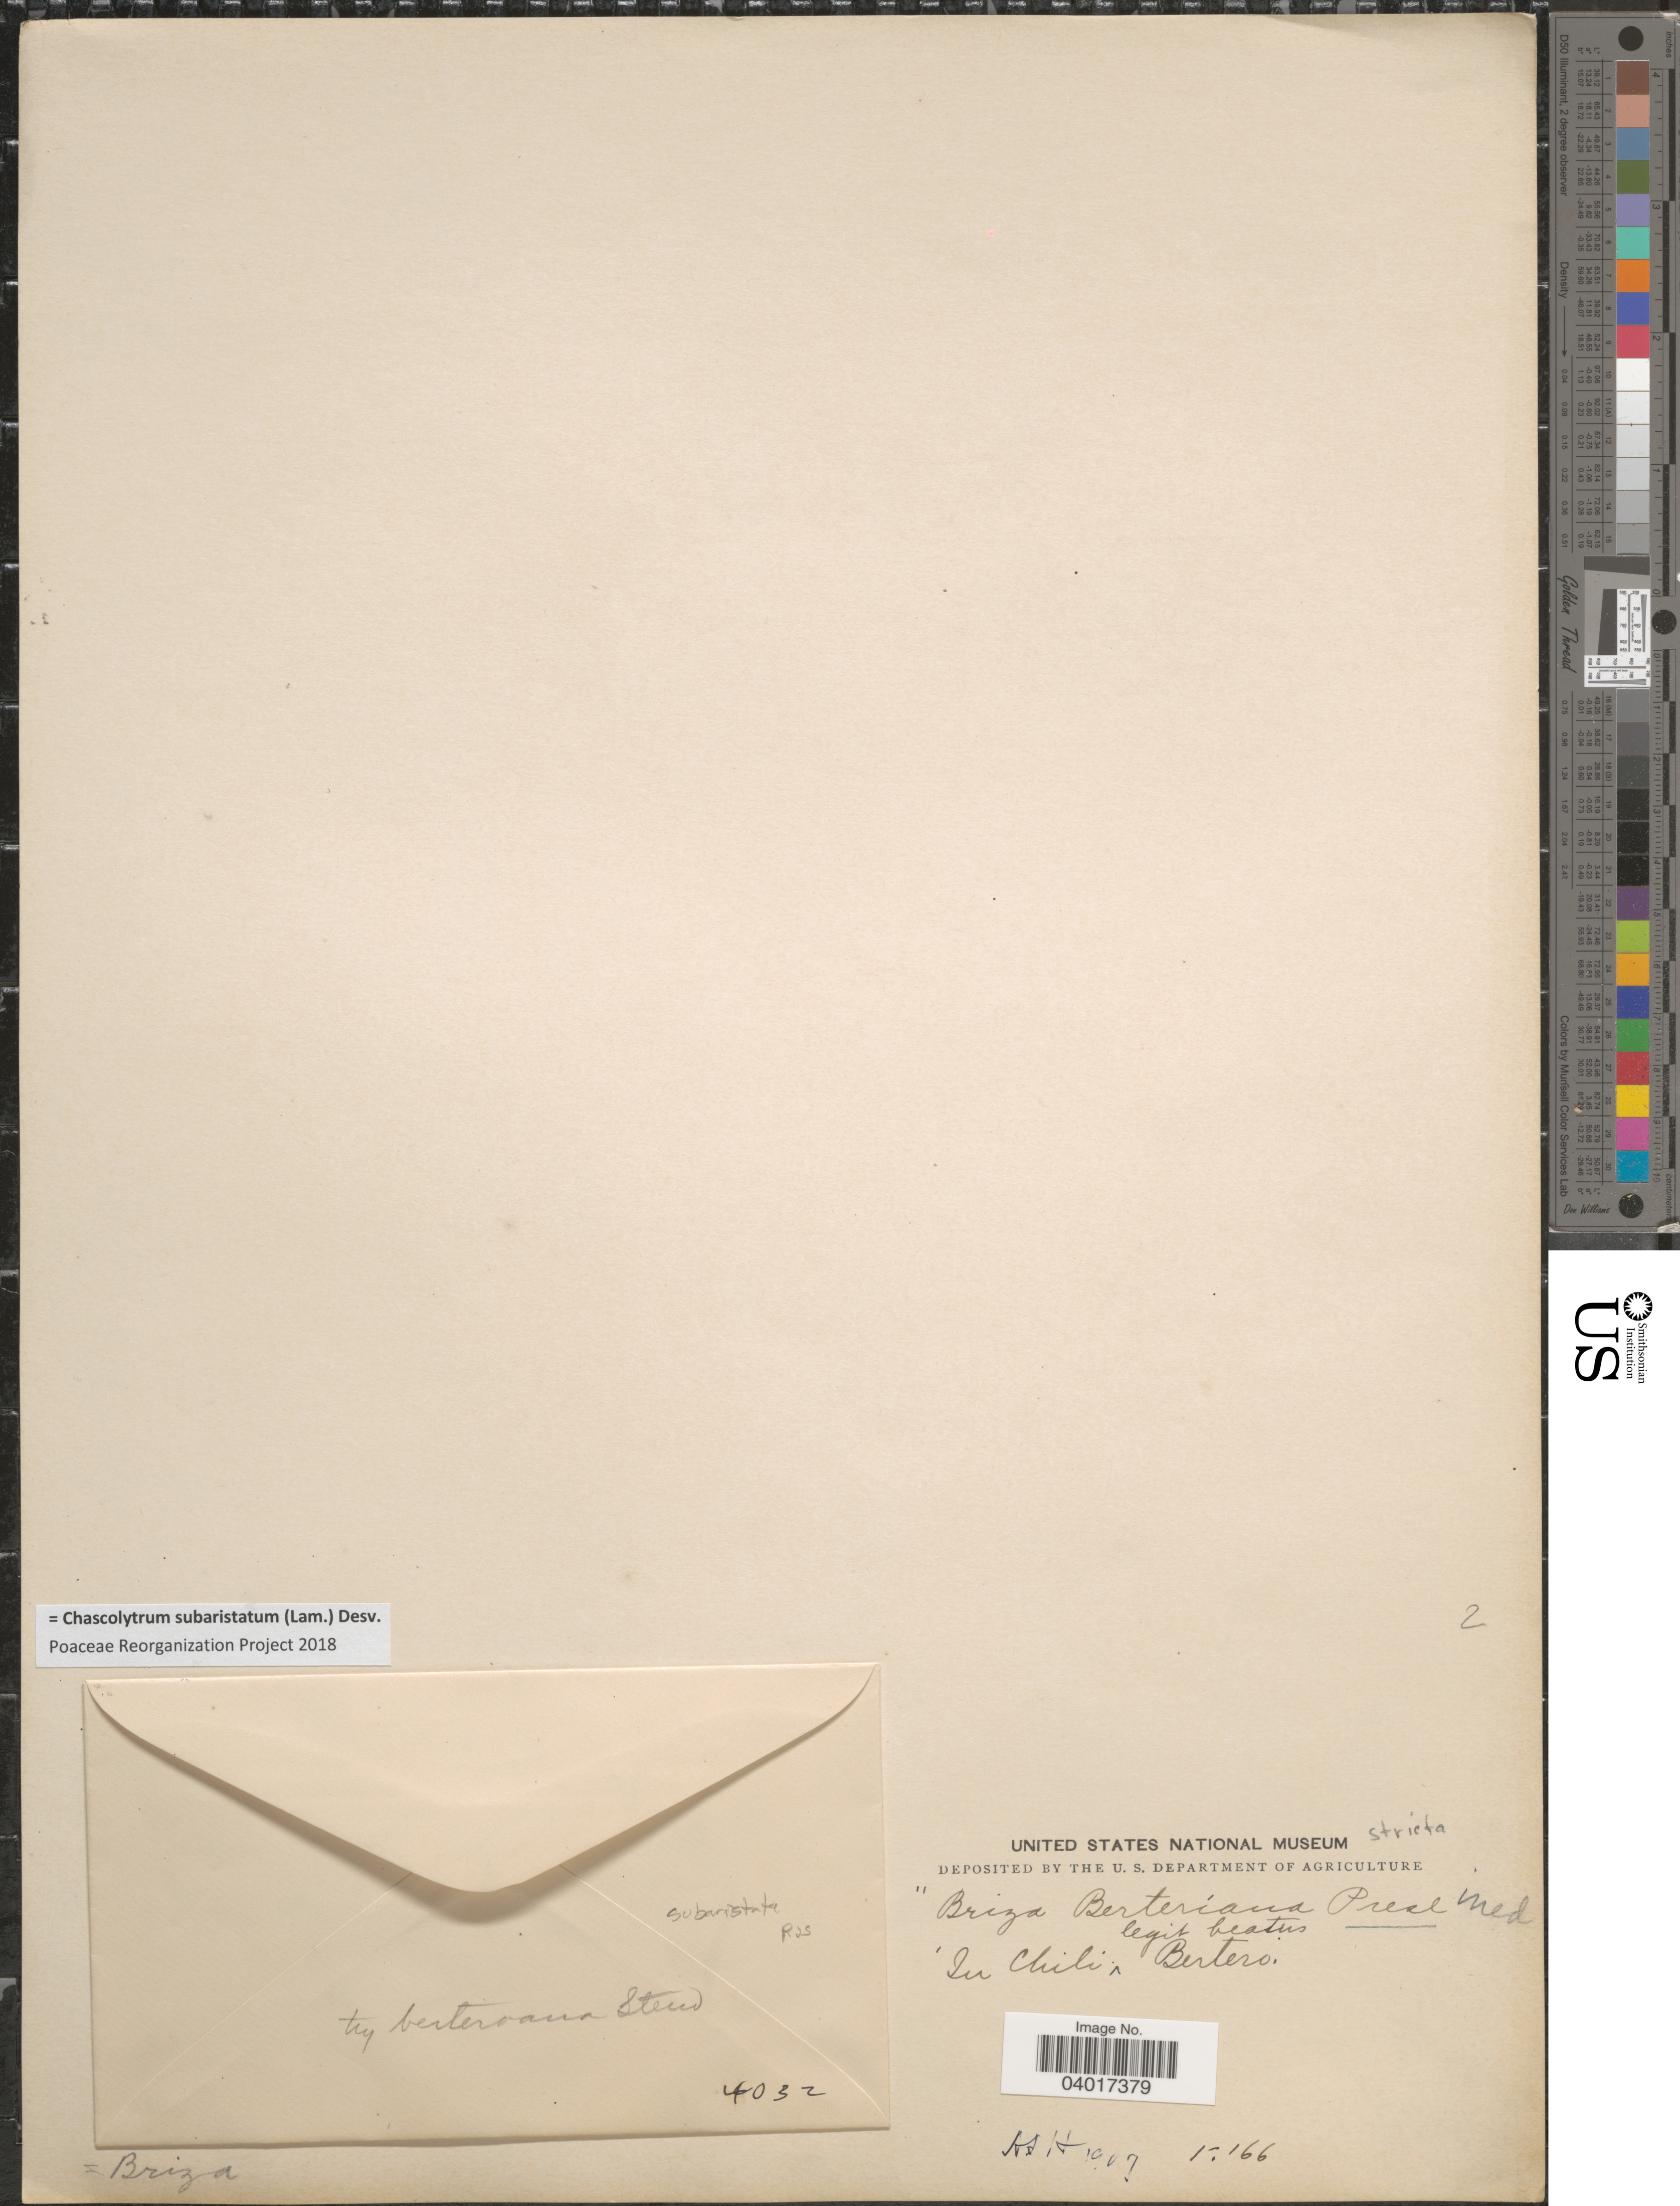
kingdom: Plantae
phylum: Tracheophyta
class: Liliopsida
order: Poales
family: Poaceae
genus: Chascolytrum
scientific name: Chascolytrum subaristatum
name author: (Lam.) Desv.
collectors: Bertero, --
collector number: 4032?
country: Chile